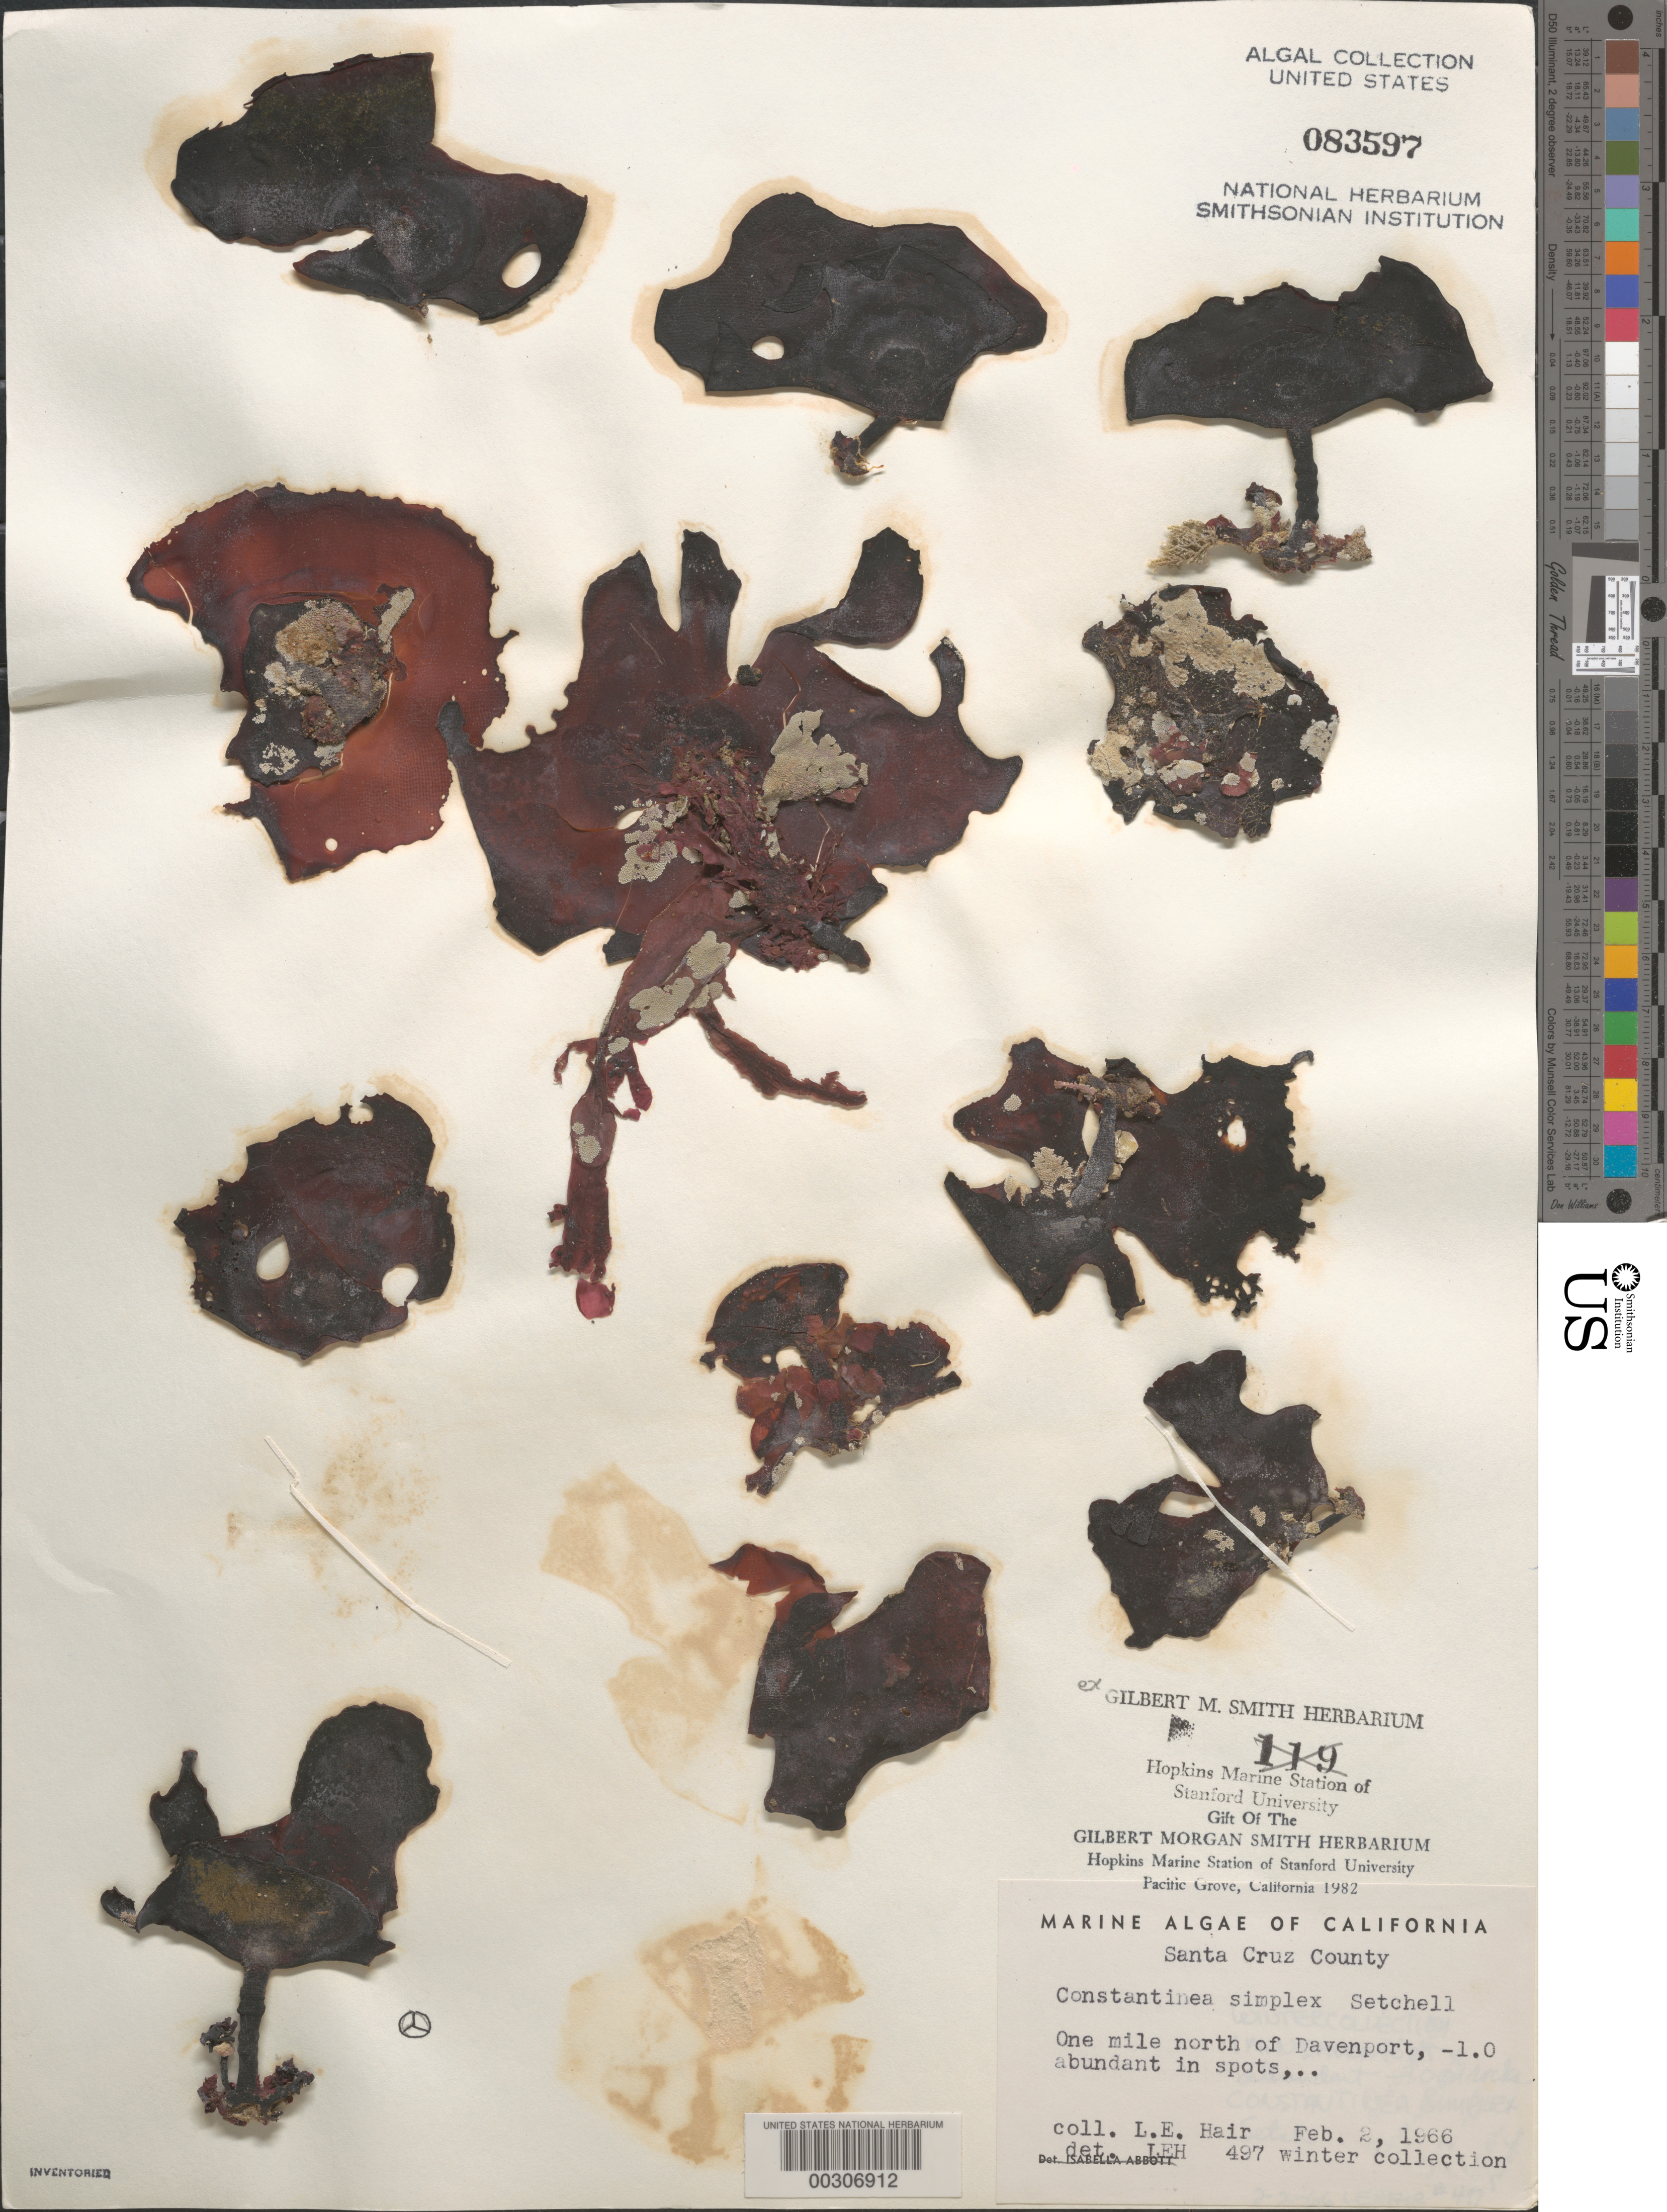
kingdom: Plantae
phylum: Rhodophyta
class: Florideophyceae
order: Gigartinales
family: Dumontiaceae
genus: Constantinea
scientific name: Constantinea simplex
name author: Setch.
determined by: Hair, L. E.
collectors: L. Hair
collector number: Leh 497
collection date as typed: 02 Feb 1966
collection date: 1966-02-02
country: United States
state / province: California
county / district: Santa Cruz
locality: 1 mile north of Davenport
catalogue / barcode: US 83597